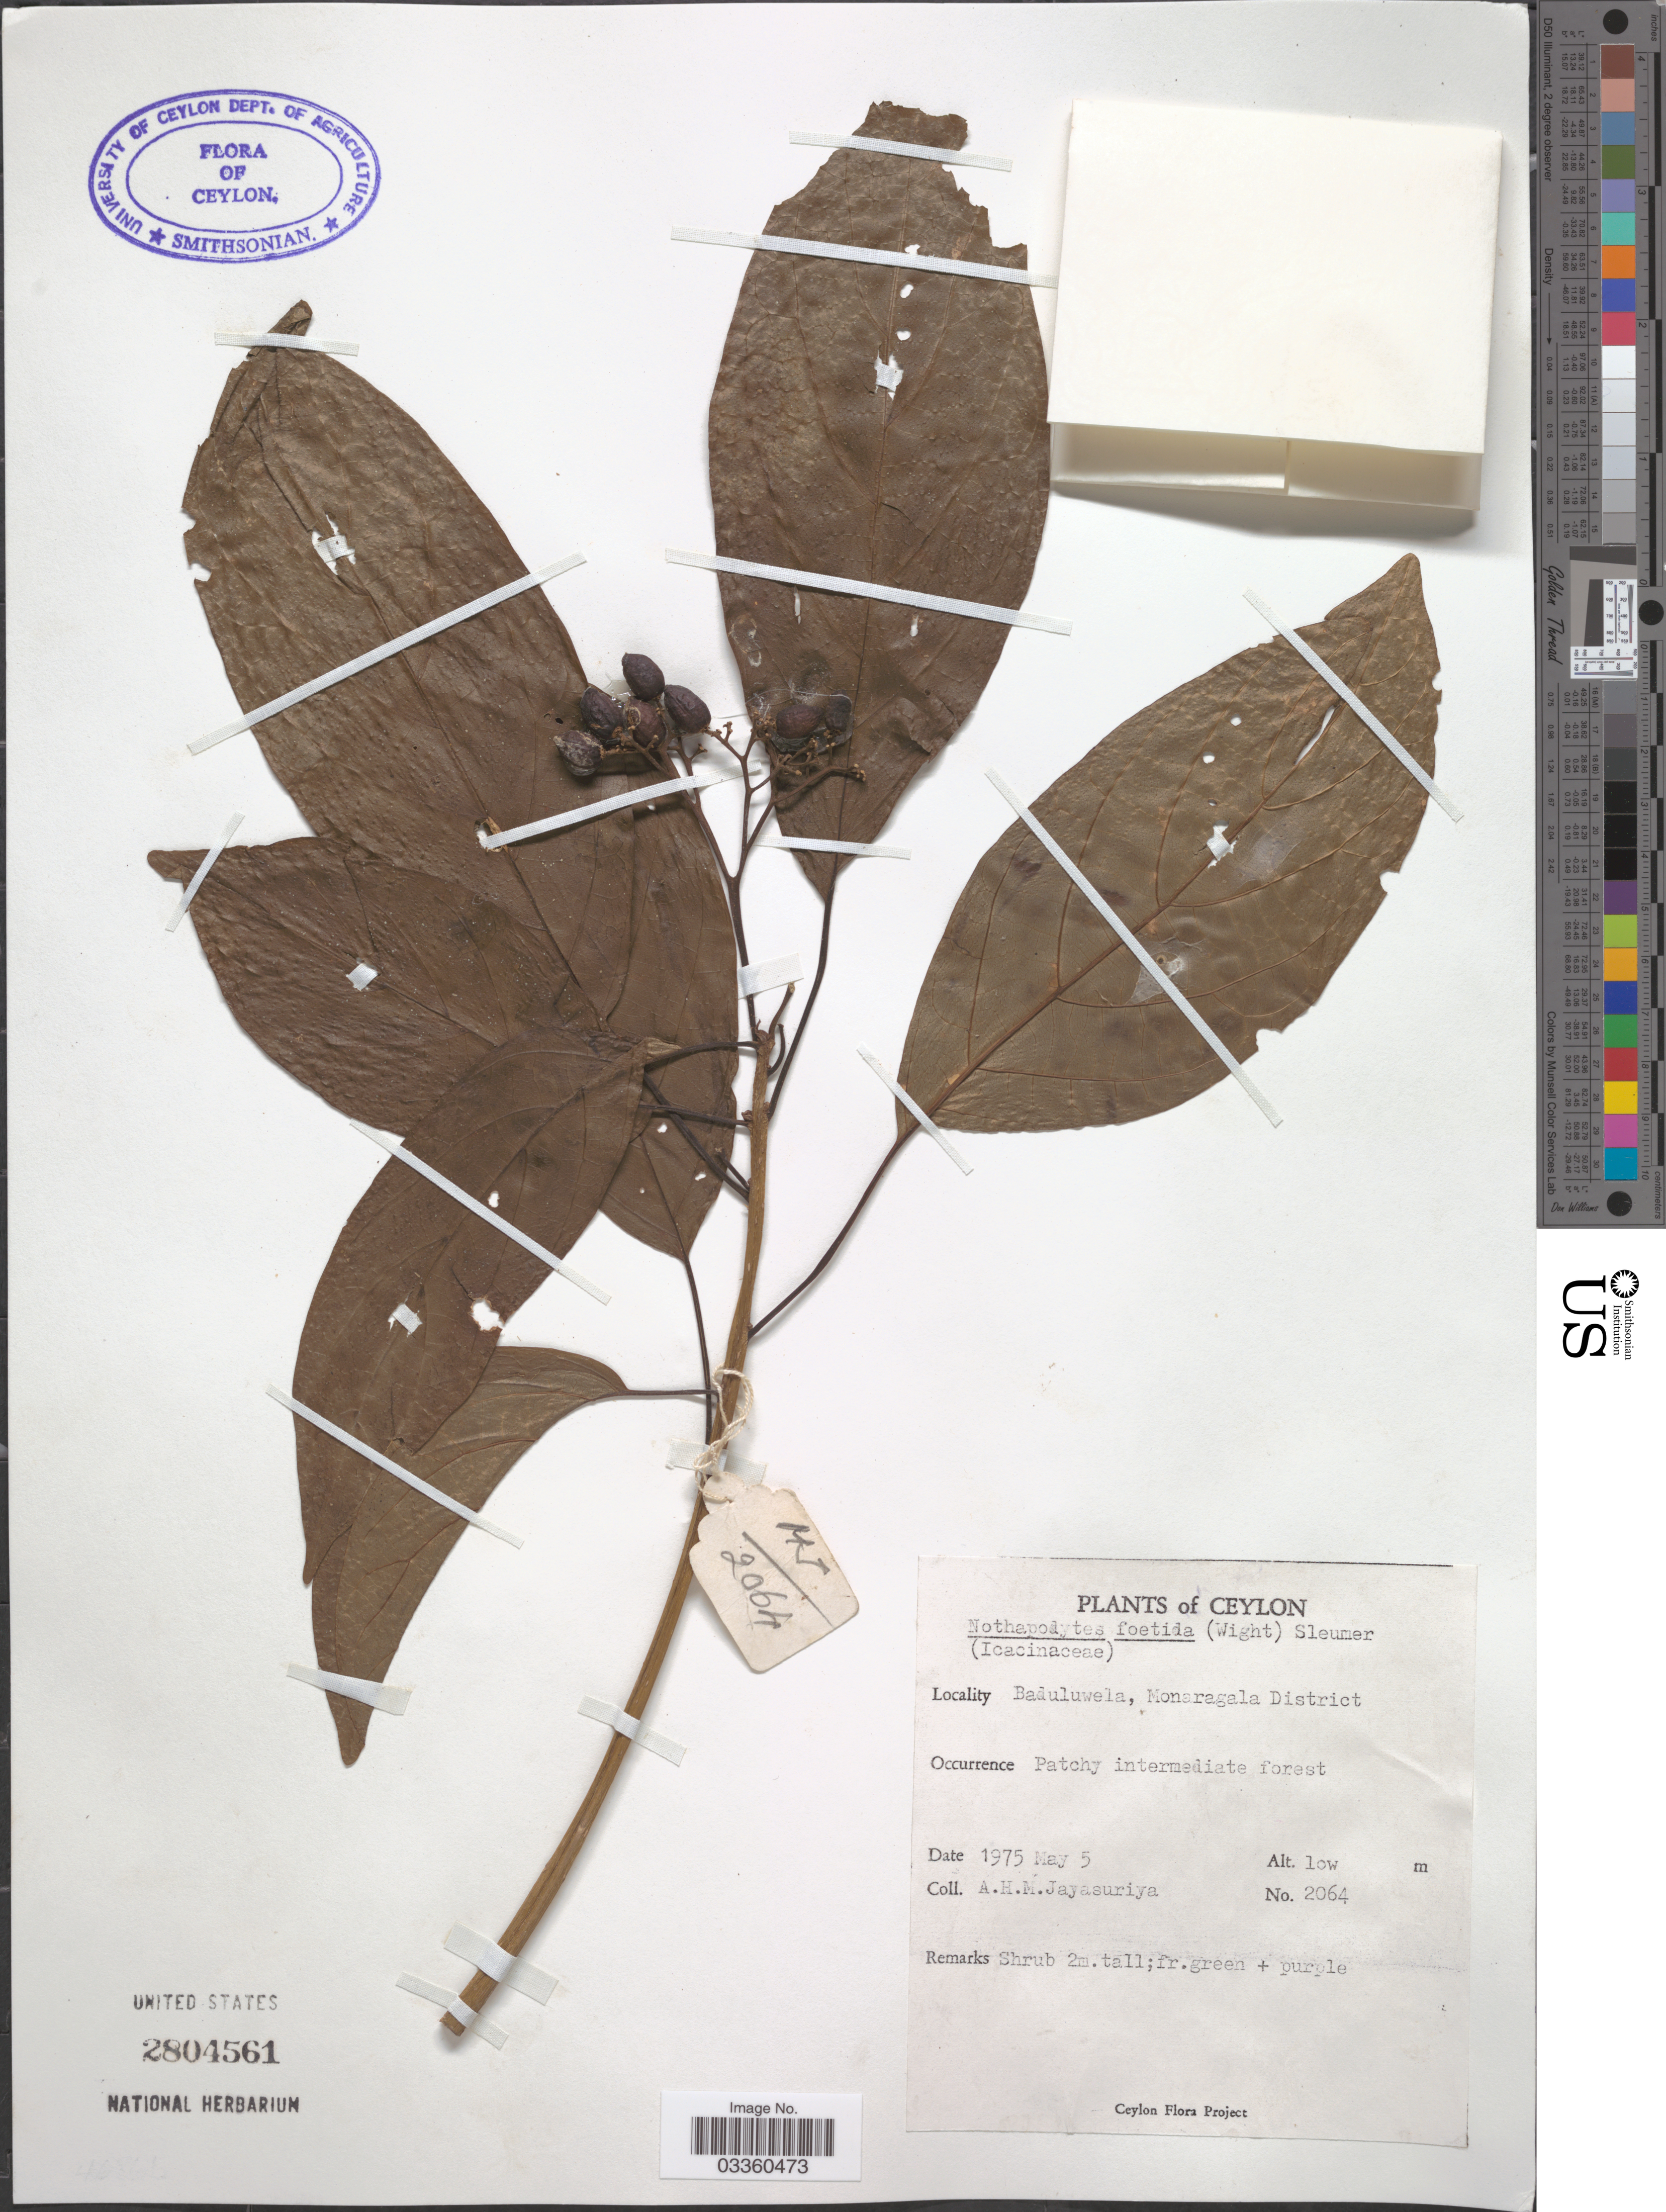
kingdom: Plantae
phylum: Tracheophyta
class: Magnoliopsida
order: Icacinales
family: Icacinaceae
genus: Nothapodytes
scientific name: Nothapodytes foetida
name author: (Wight) Sleumer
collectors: A. H. Jayasuriya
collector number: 2064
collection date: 1975-05-05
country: Sri Lanka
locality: Ceylon. Baduluwela, Monaragala District.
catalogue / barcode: US 2804561